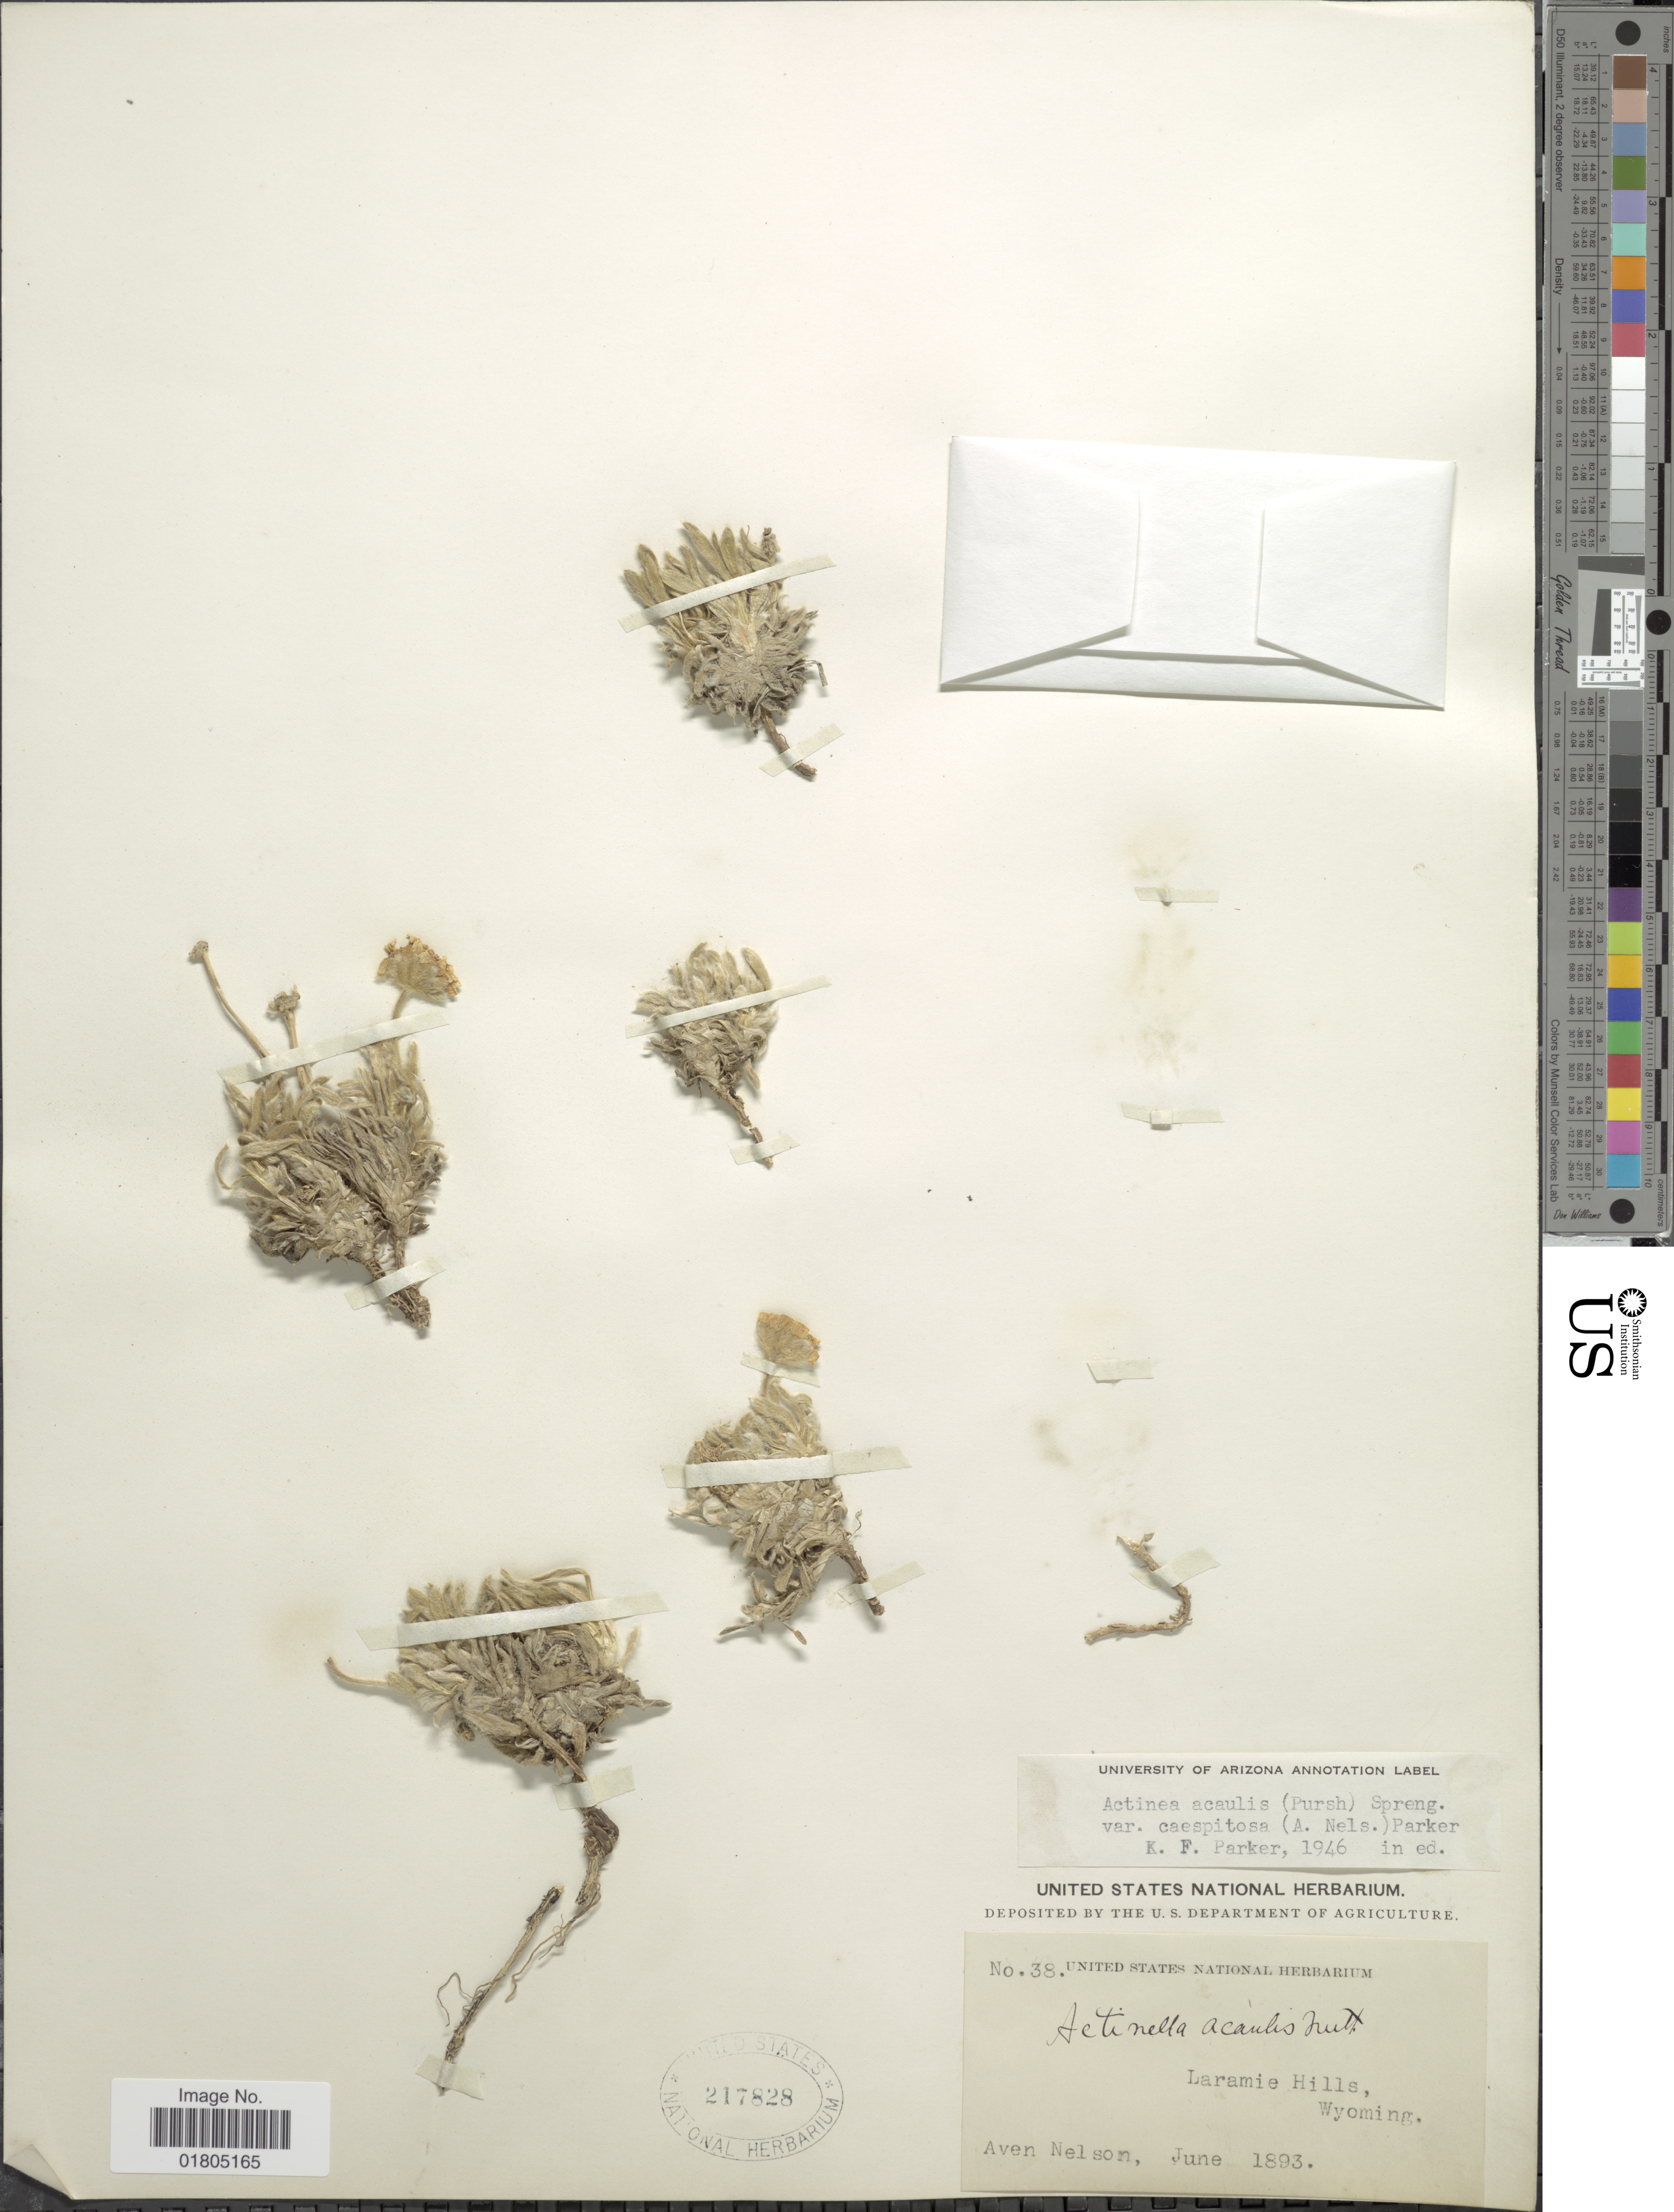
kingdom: Plantae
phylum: Tracheophyta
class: Magnoliopsida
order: Asterales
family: Asteraceae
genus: Actinea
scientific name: Actinea acaulis var. caespitosa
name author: (A. Nelson) K.F. Parker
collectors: A. Nelson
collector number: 38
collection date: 1893-06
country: United States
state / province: Wyoming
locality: Laramie Hills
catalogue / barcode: US 217828